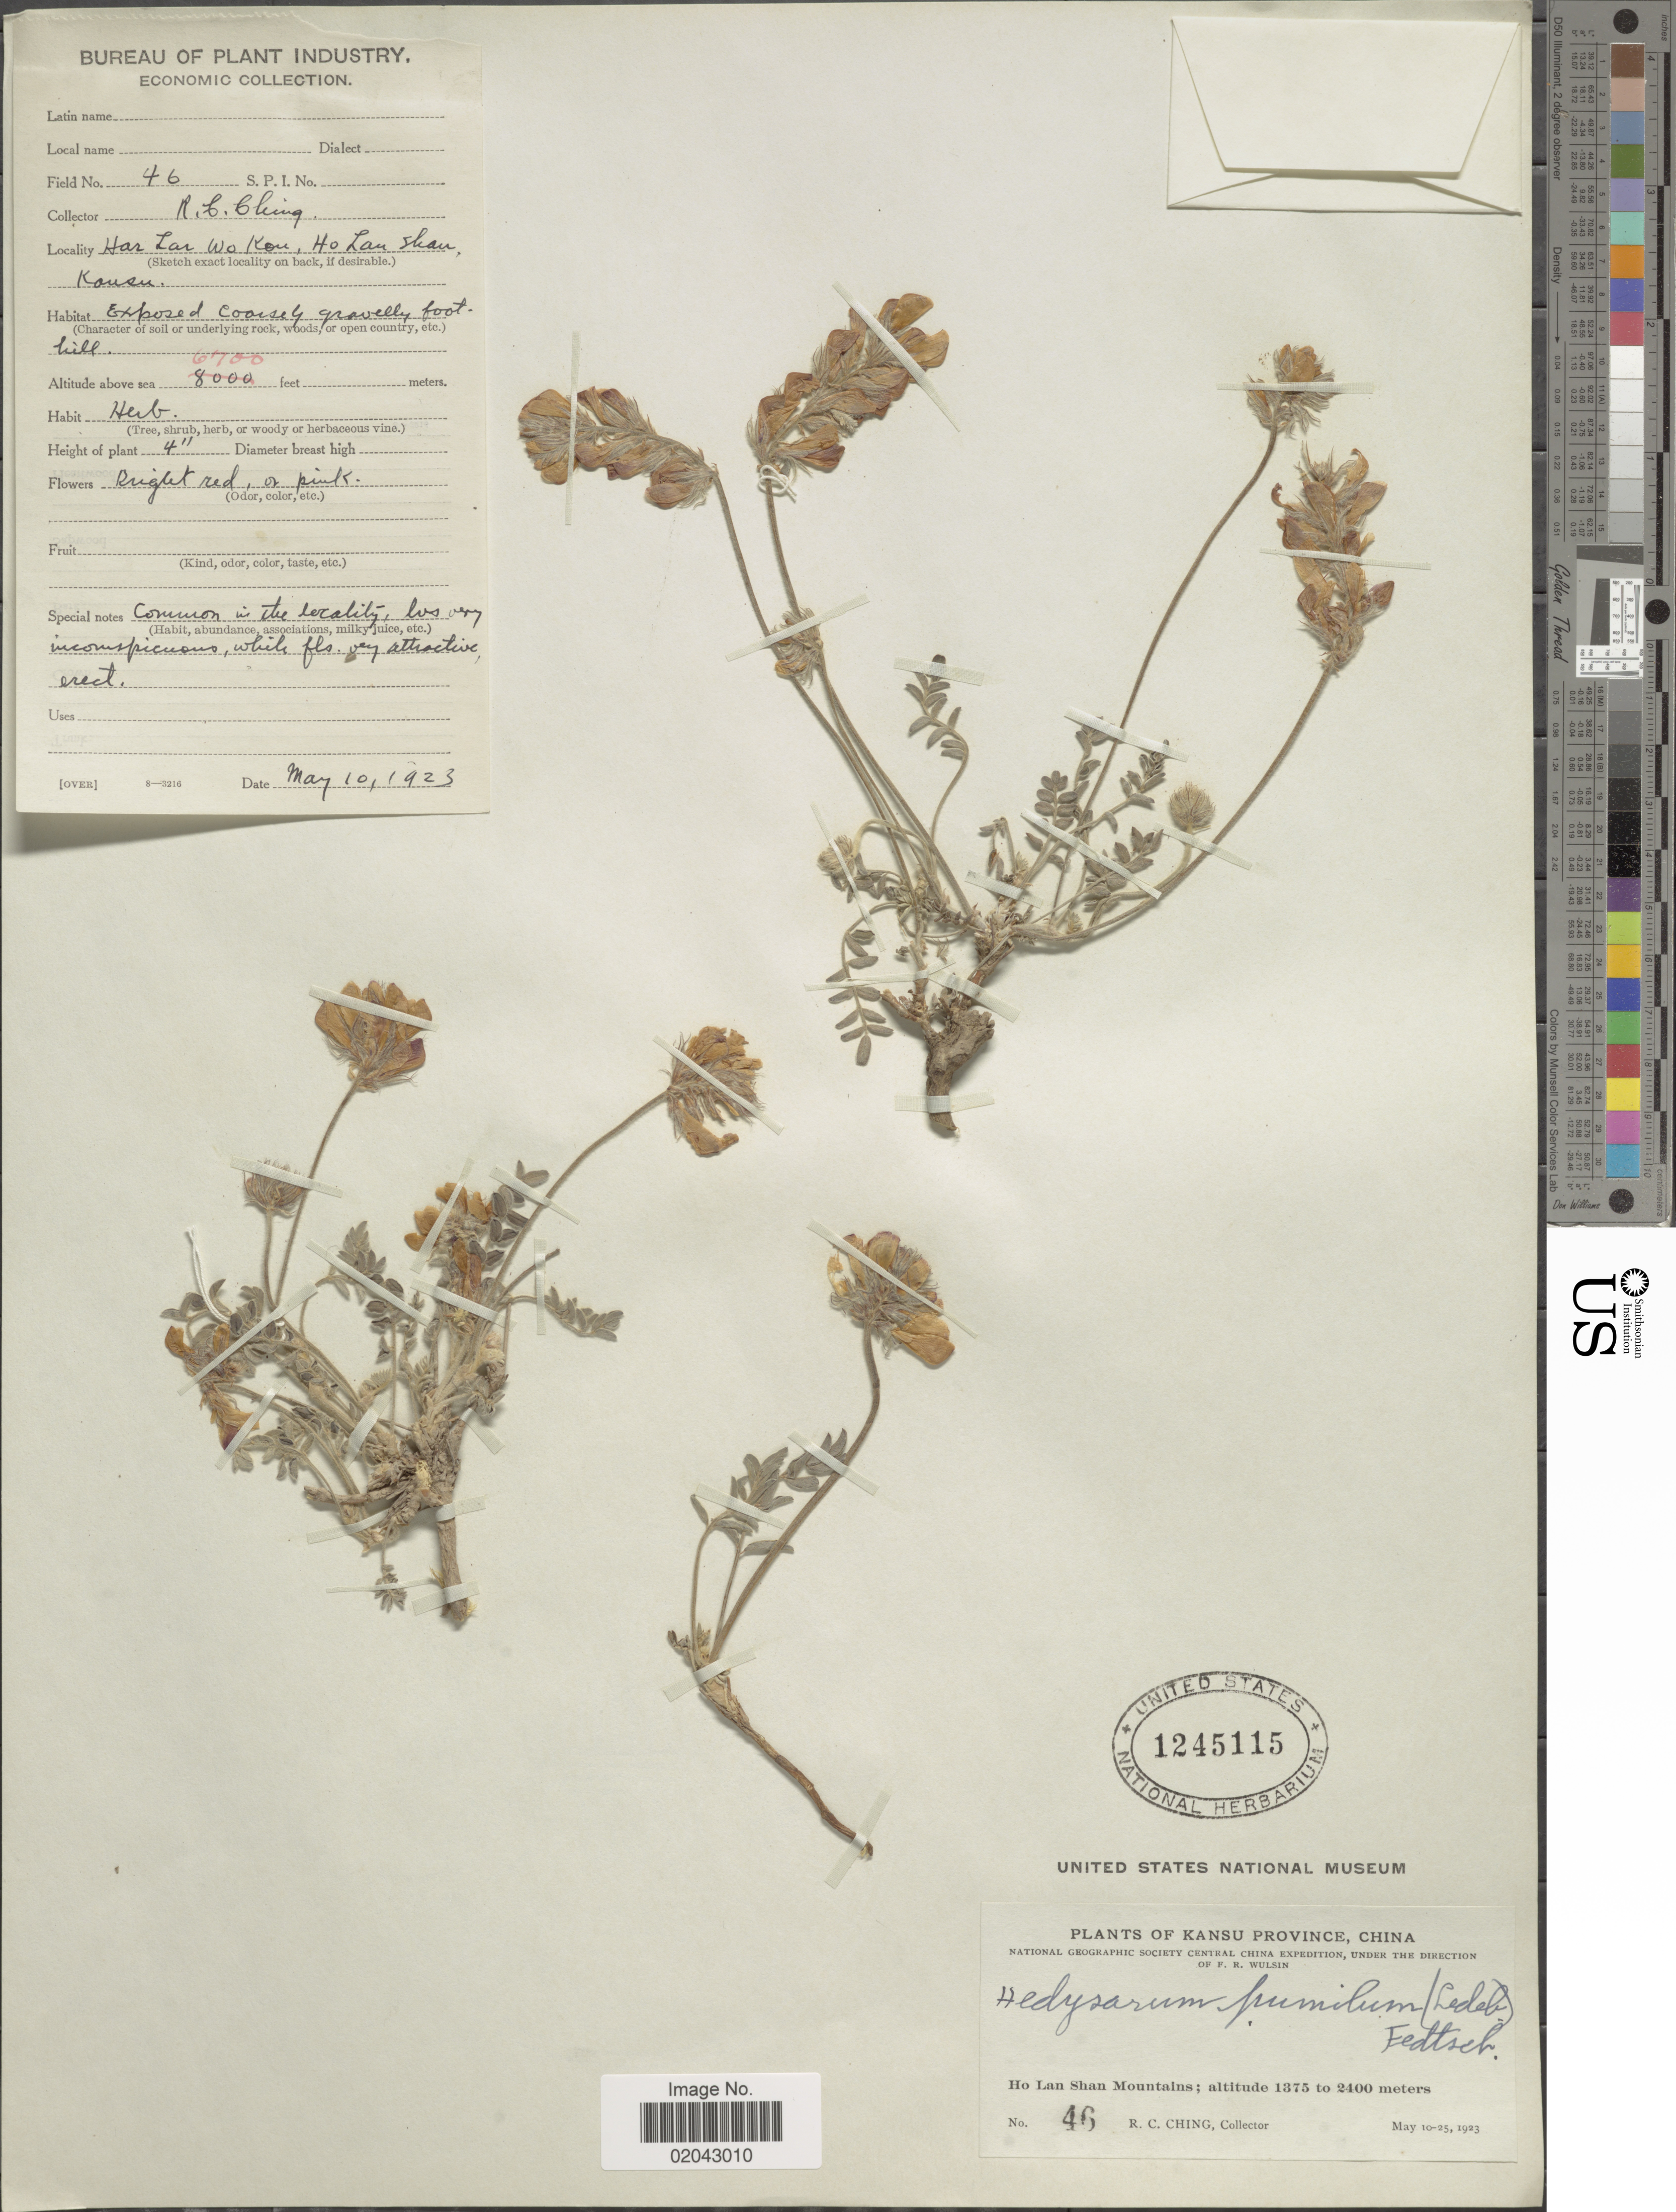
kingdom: Plantae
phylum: Tracheophyta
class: Magnoliopsida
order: Fabales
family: Fabaceae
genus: Hedysarum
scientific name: Hedysarum pumilum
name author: (Ledeb.) B. Fedtsch.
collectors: R. C. Ching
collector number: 46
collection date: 1923-05-10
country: China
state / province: Gansu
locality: Kansu Province, Ho Lan Shan Mountains, Har Lar Wo Kou [interpreted]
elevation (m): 2042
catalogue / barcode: US 1245115